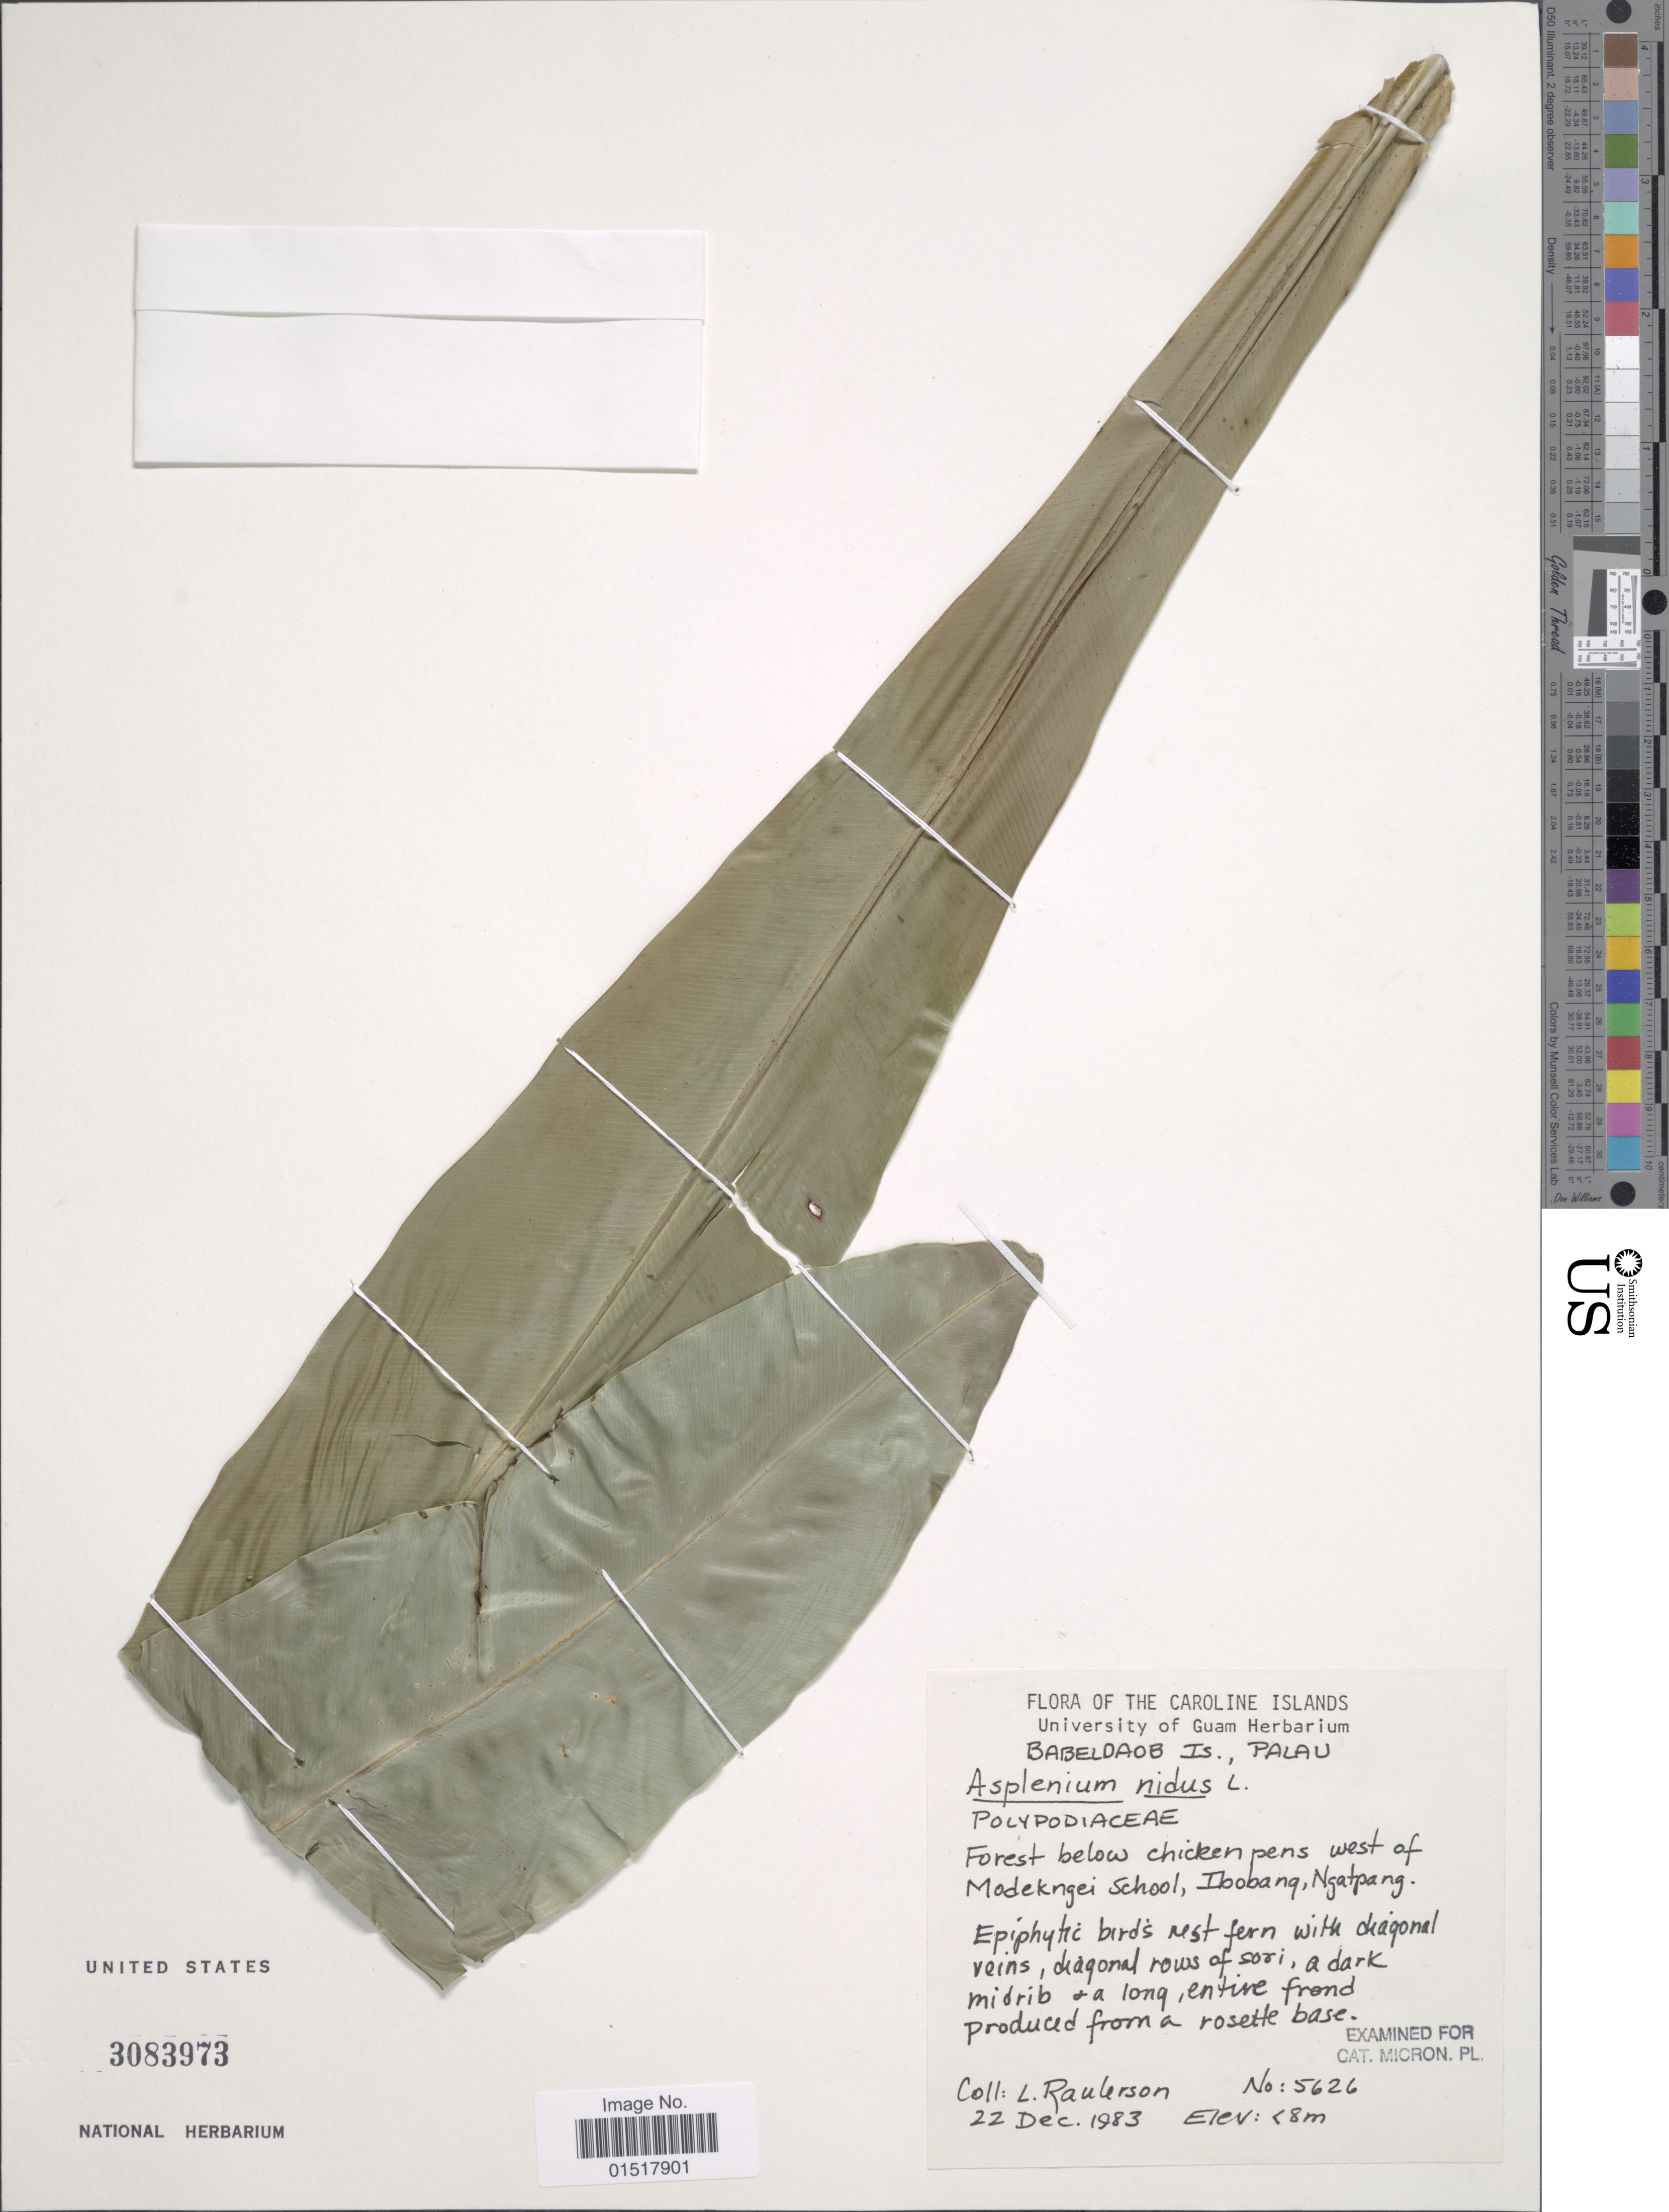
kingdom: Plantae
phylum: Tracheophyta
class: Polypodiopsida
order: Polypodiales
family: Aspleniaceae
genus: Asplenium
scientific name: Asplenium nidus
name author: L.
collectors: L. Raulerson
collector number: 5626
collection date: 1983-12-22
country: Palau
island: Babeldaob [Babelthuap]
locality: Caroline Islands. Babeldaob Is., Palau. Forest below chicken pens west of Modekngei School, Ibobang, Ngatpang.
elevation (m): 8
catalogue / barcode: US 3083973